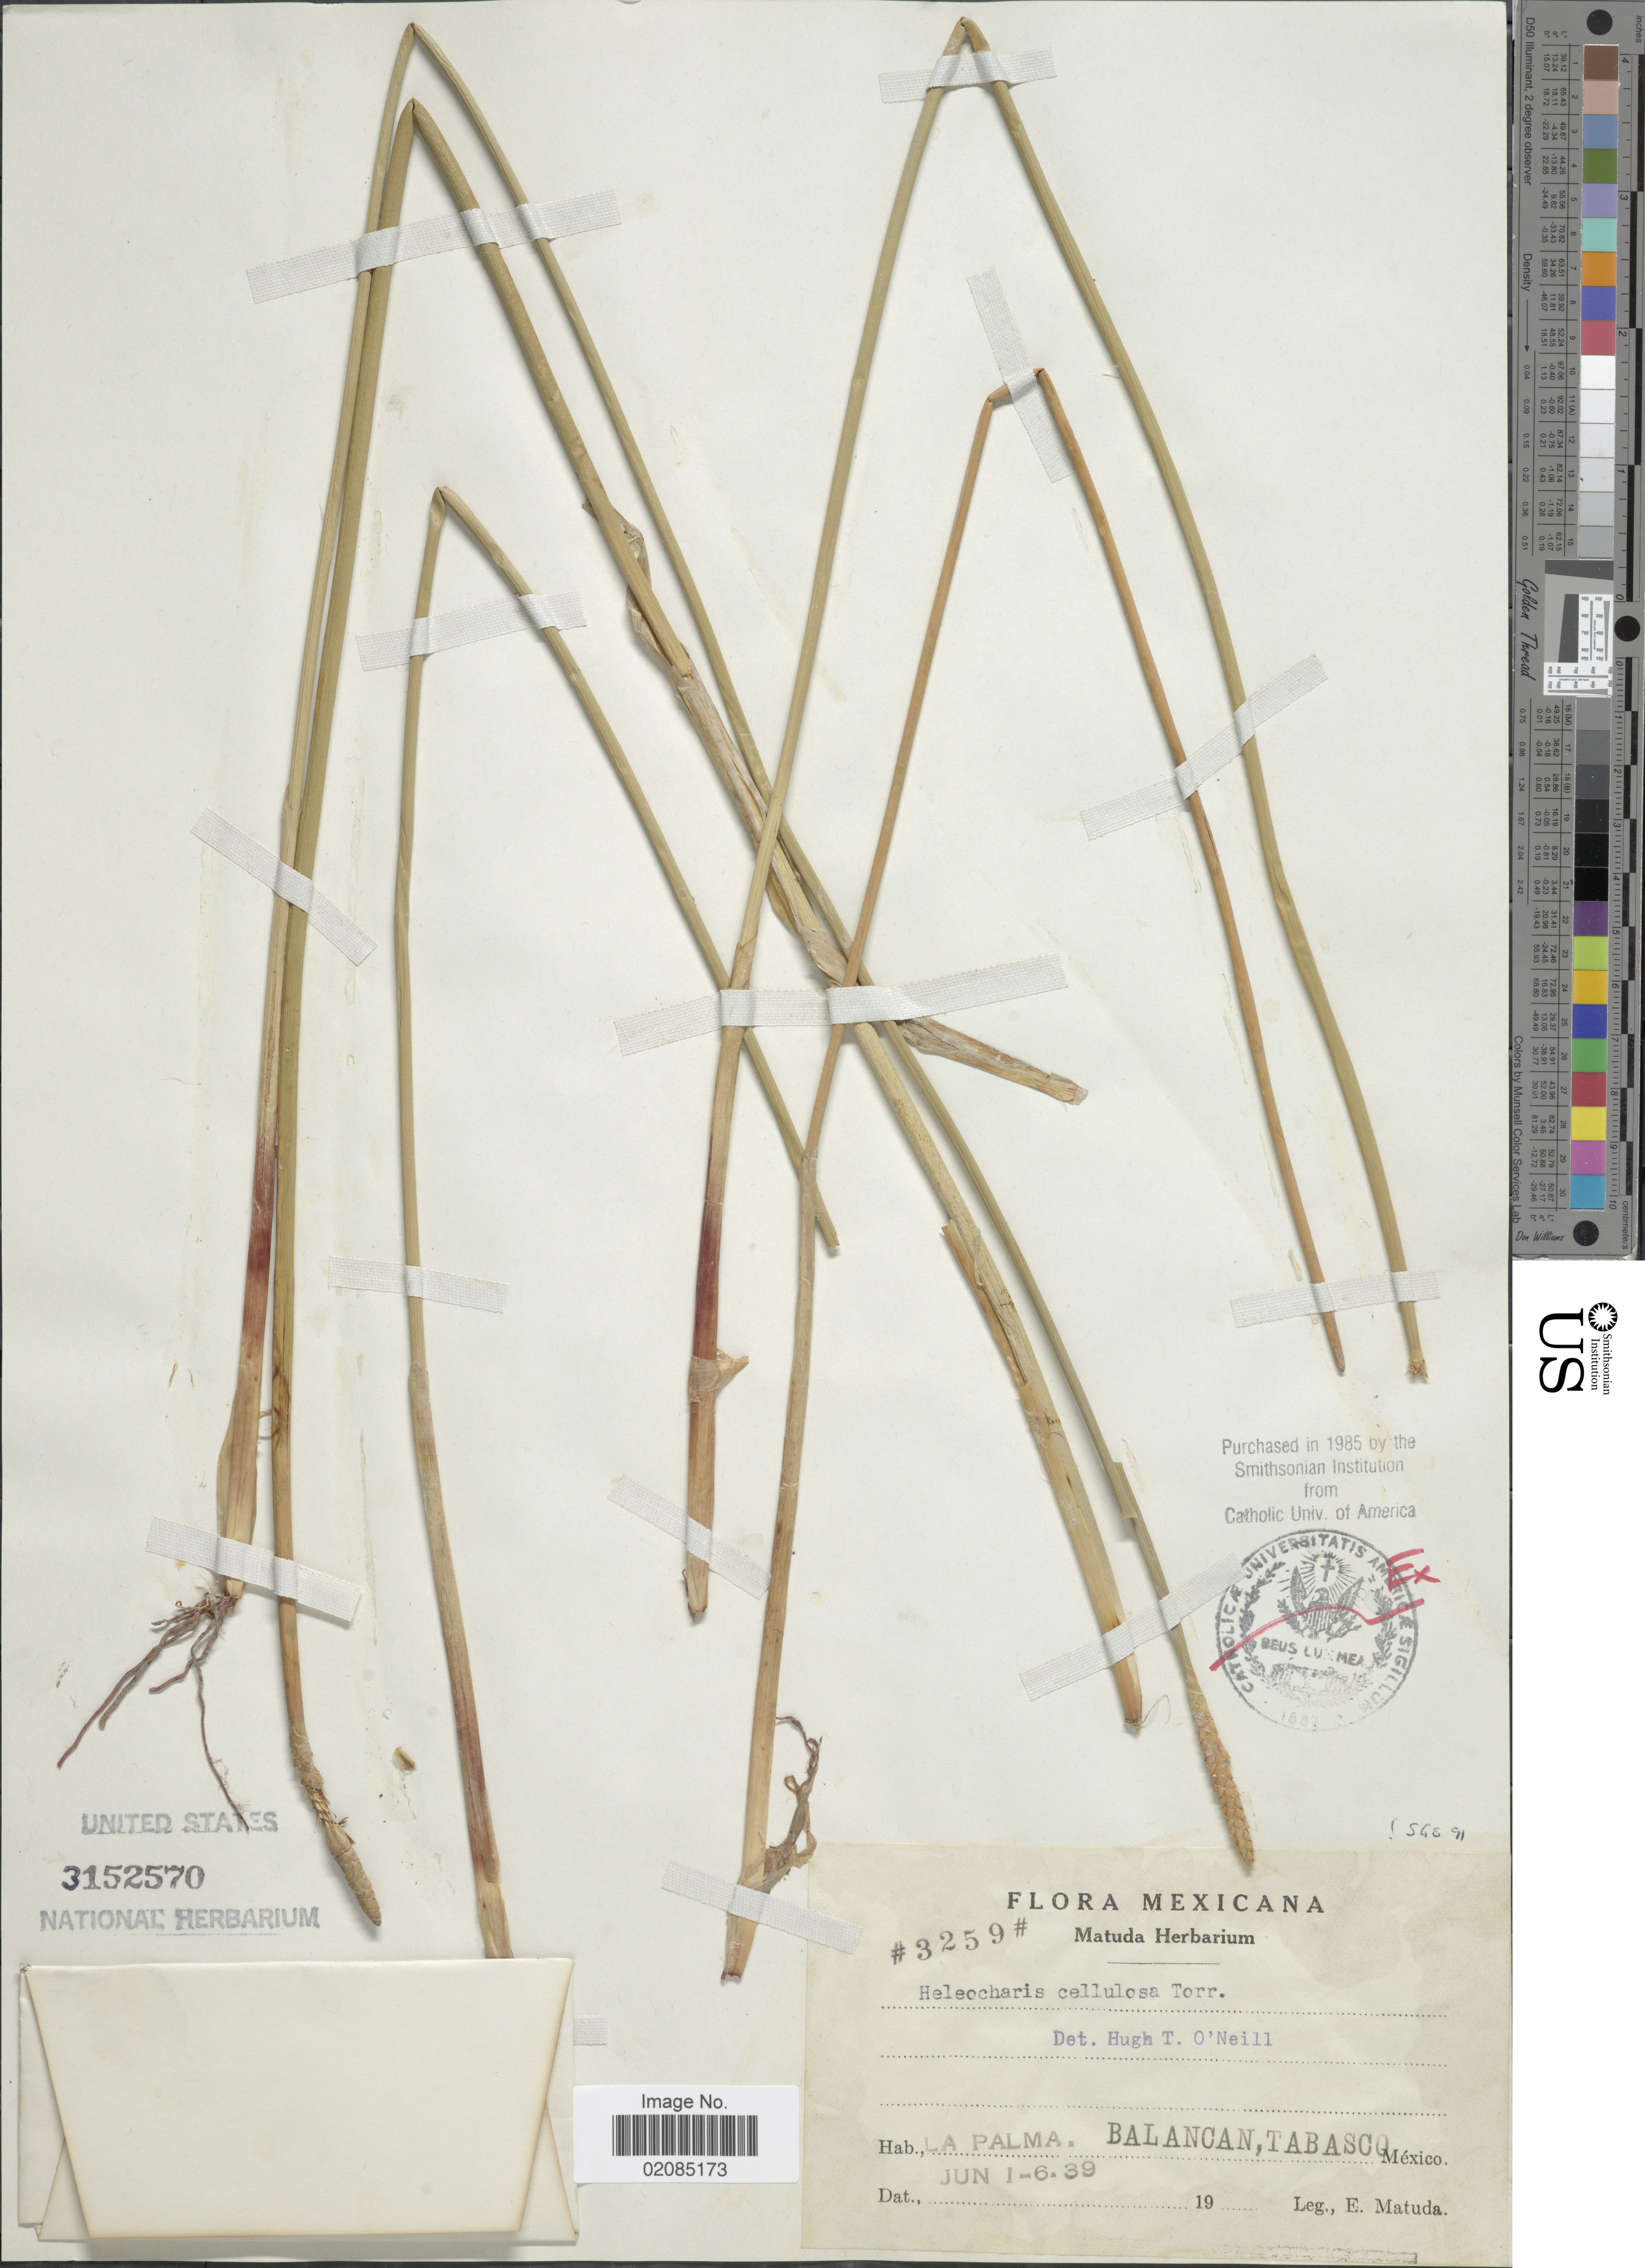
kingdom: Plantae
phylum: Tracheophyta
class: Liliopsida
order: Poales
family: Cyperaceae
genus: Eleocharis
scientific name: Eleocharis cellulosa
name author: Torr.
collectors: E. Matuda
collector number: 3259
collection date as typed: Transcribed d/m/y: 1/6/39 to 6/6/39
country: Mexico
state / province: México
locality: La Palma, Balancan, Tabasco.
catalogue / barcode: US 3152570